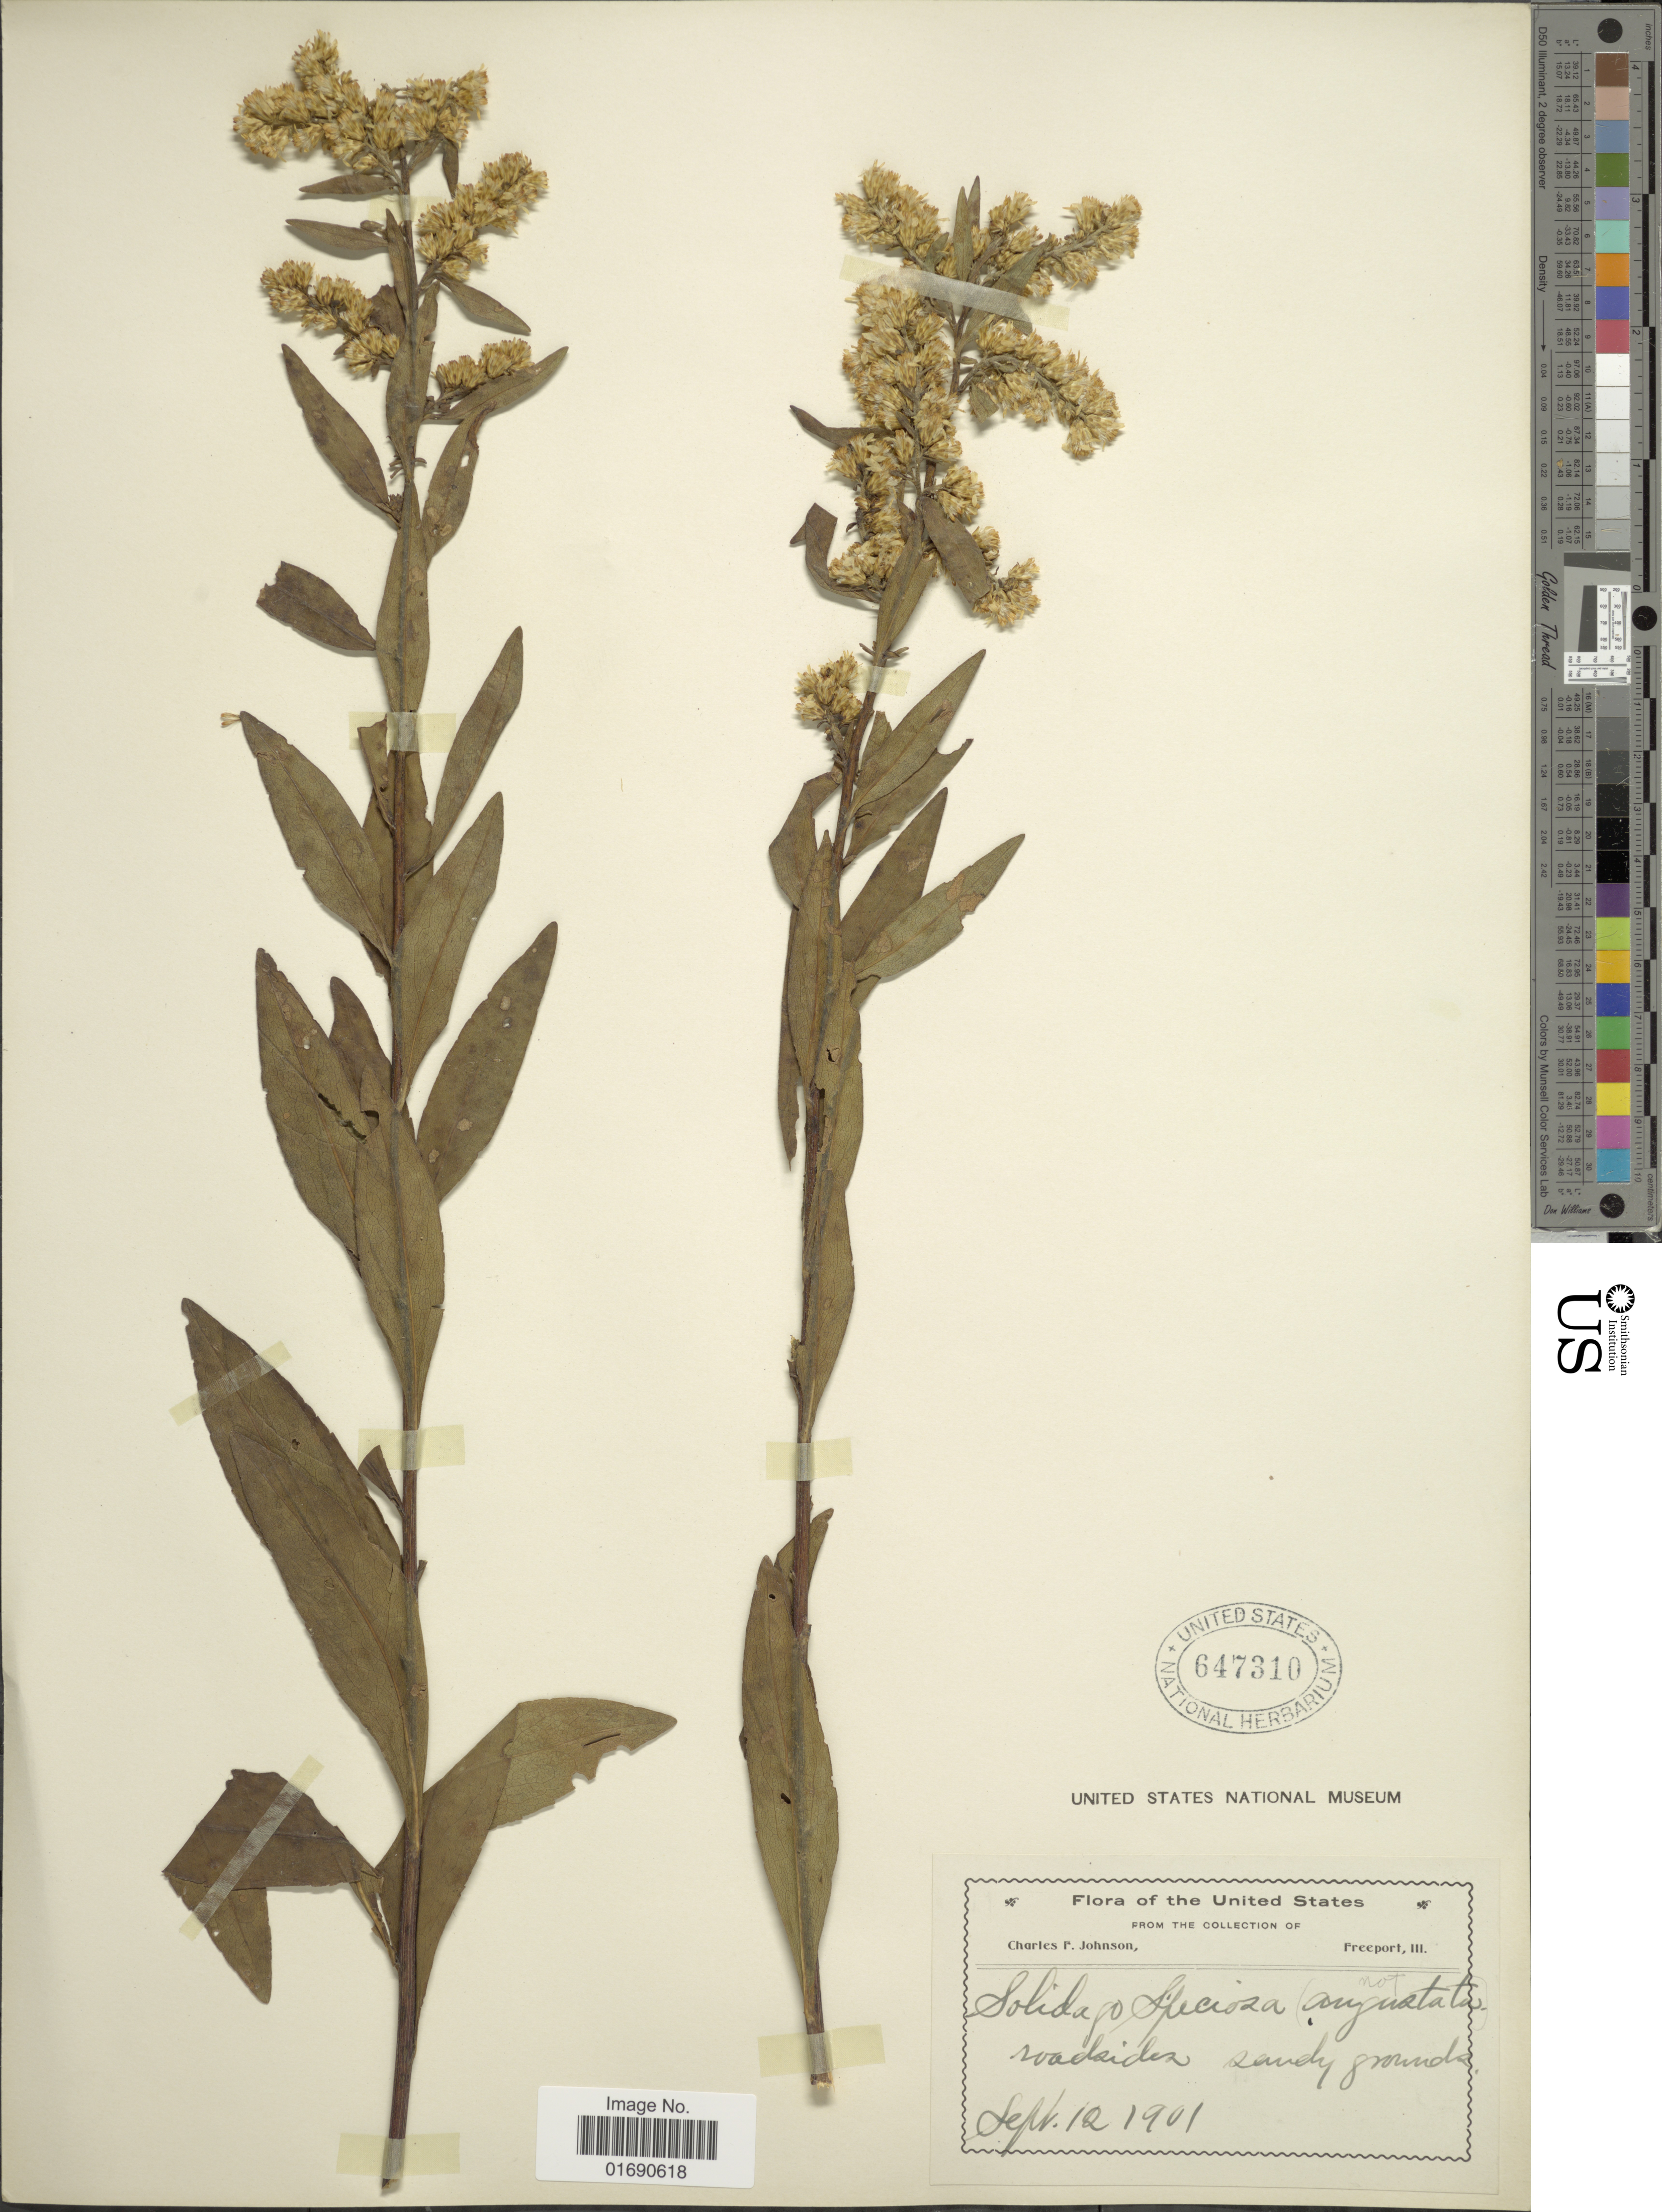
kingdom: Plantae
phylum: Tracheophyta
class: Magnoliopsida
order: Asterales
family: Asteraceae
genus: Solidago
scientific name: Solidago speciosa var. angustata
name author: Torr. & A. Gray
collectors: C. F. Johnson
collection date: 1901-09-12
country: United States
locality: Roadside sandy grounds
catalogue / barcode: US 647310